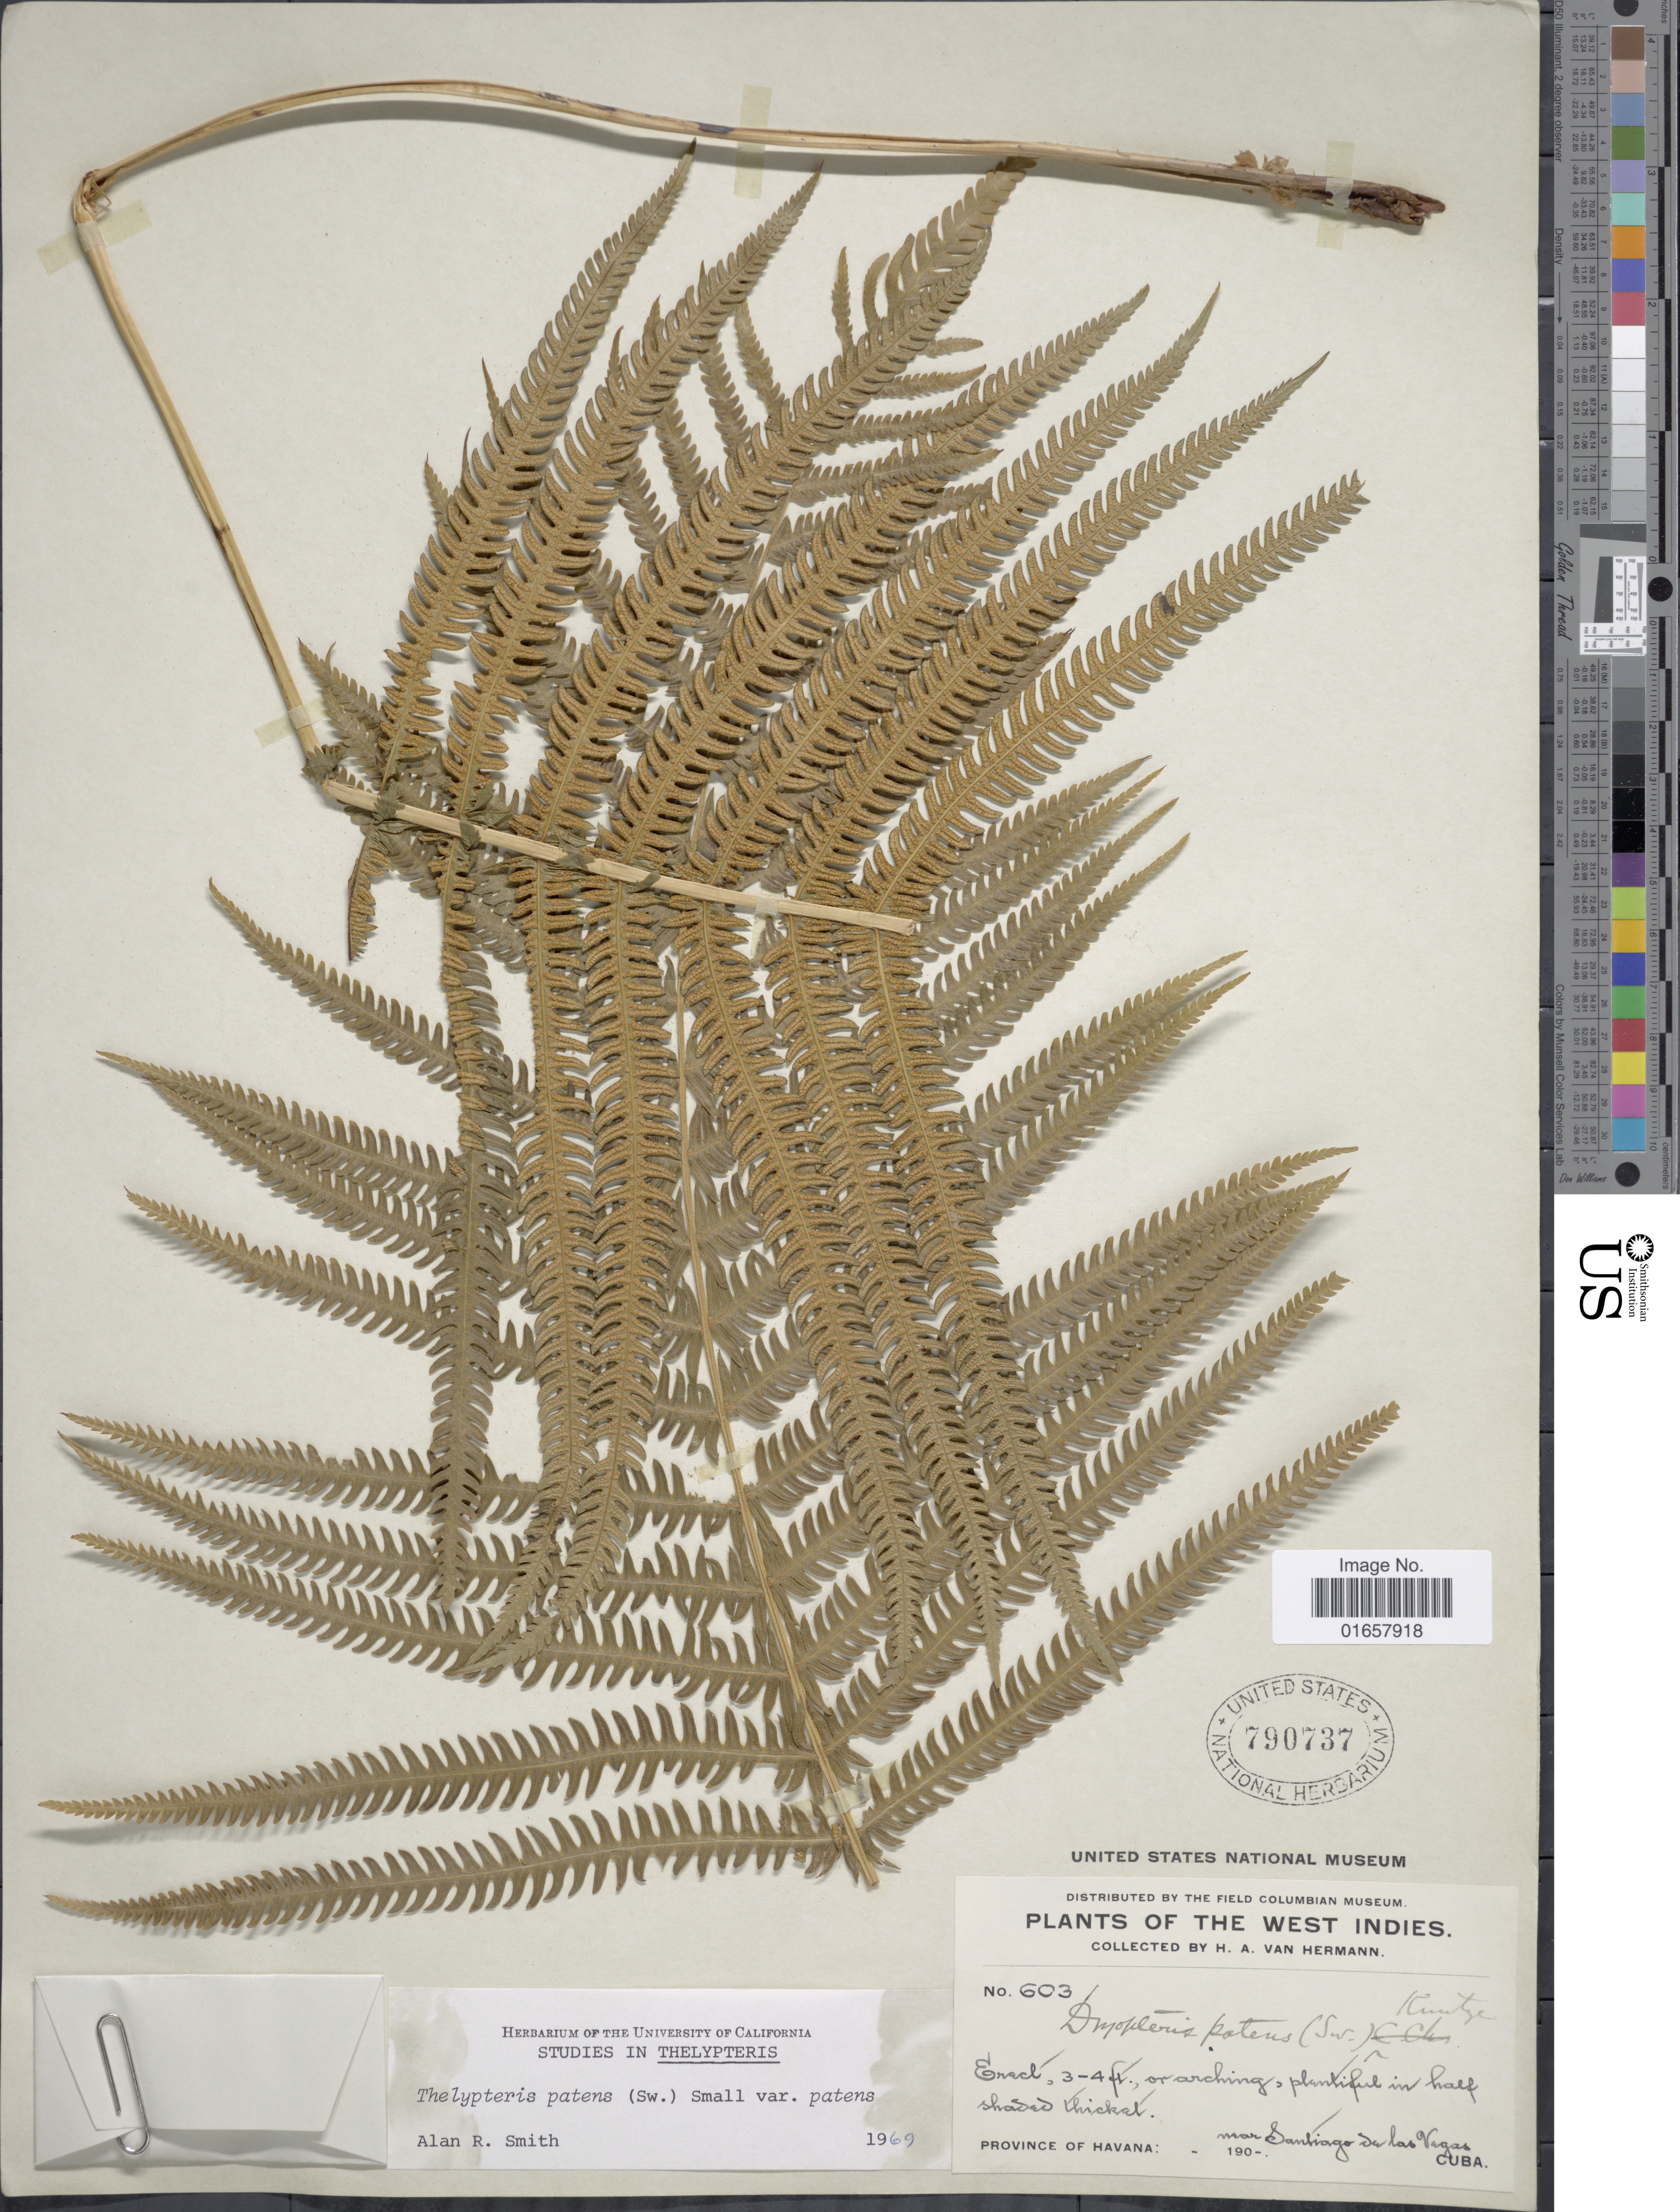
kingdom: Plantae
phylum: Tracheophyta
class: Polypodiopsida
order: Polypodiales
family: Thelypteridaceae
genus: Christella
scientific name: Christella patens var. patens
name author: (Sw.) Holttum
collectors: H. A. Van Hermann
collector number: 603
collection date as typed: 190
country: Cuba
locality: The West Indies, Province of Havana, near Santiago du las Vegas. Cuba.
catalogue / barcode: US 790737